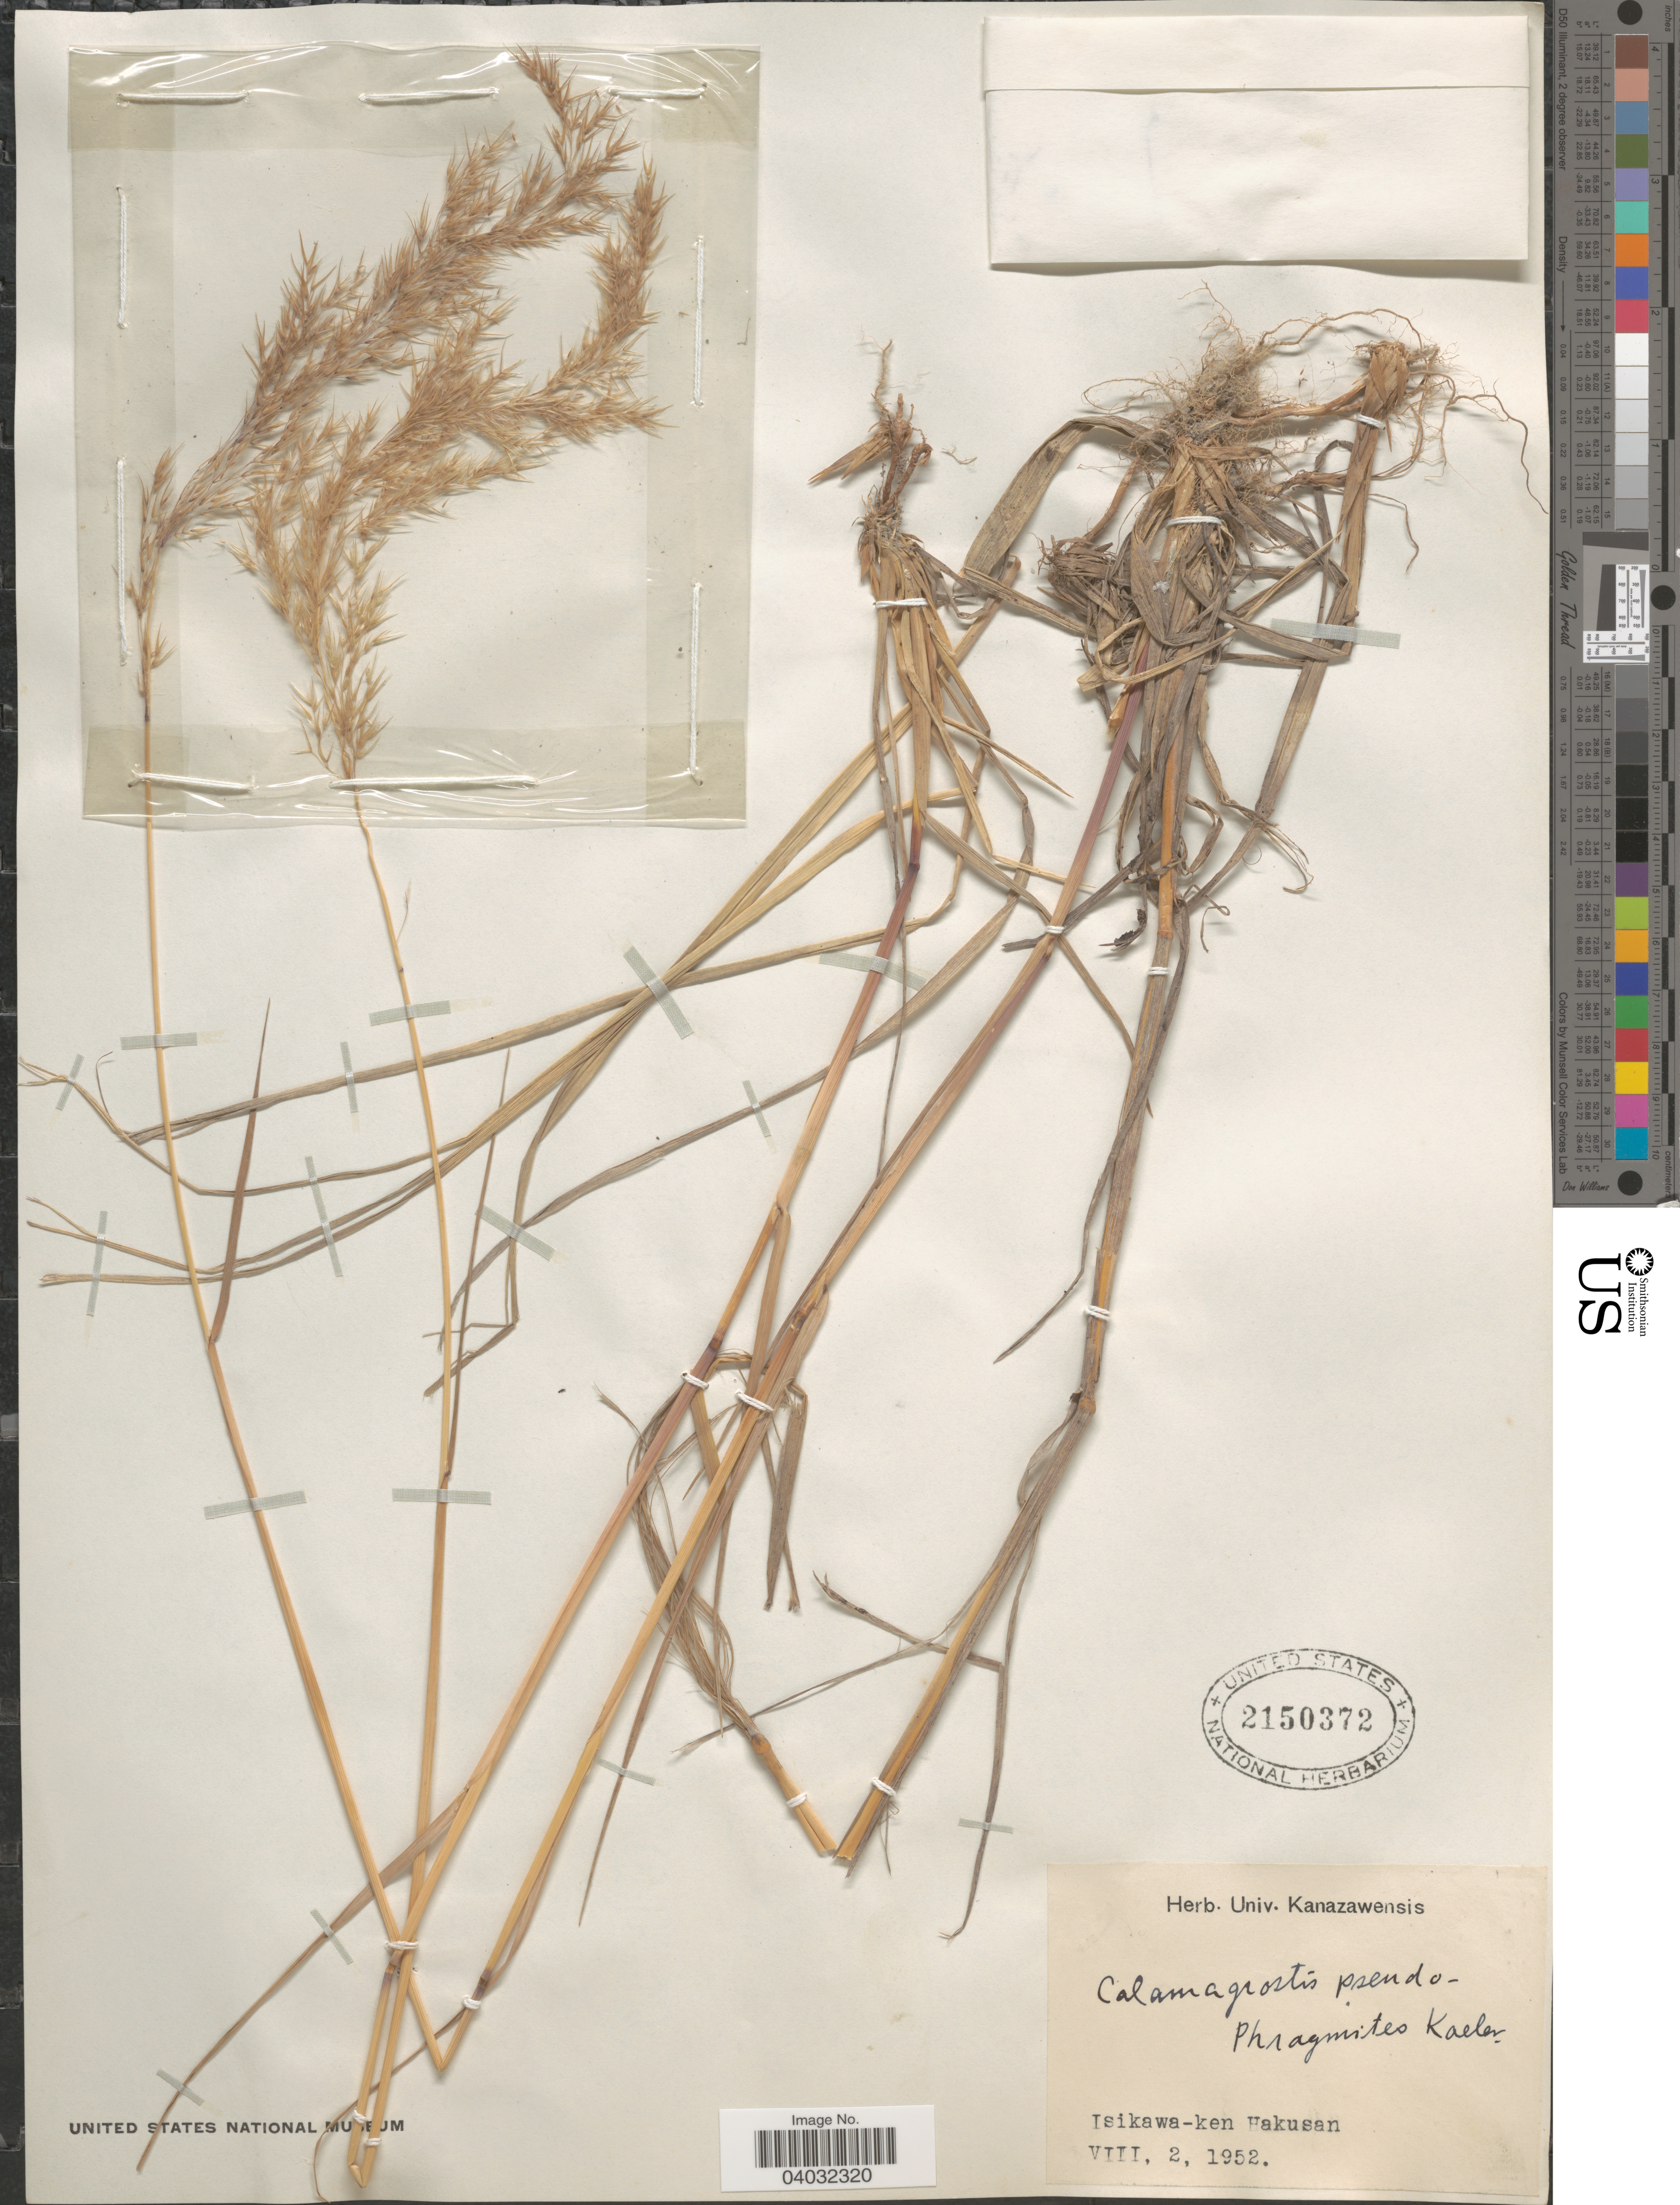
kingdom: Plantae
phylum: Tracheophyta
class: Liliopsida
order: Poales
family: Poaceae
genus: Calamagrostis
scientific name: Calamagrostis pseudophragmites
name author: (Haller f.) Koeler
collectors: Ex Herb. Univ. Kanazawensis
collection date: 1952-08-02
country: Japan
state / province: Isikawa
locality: Isikawa-ken Hakusan.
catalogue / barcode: US 2150372